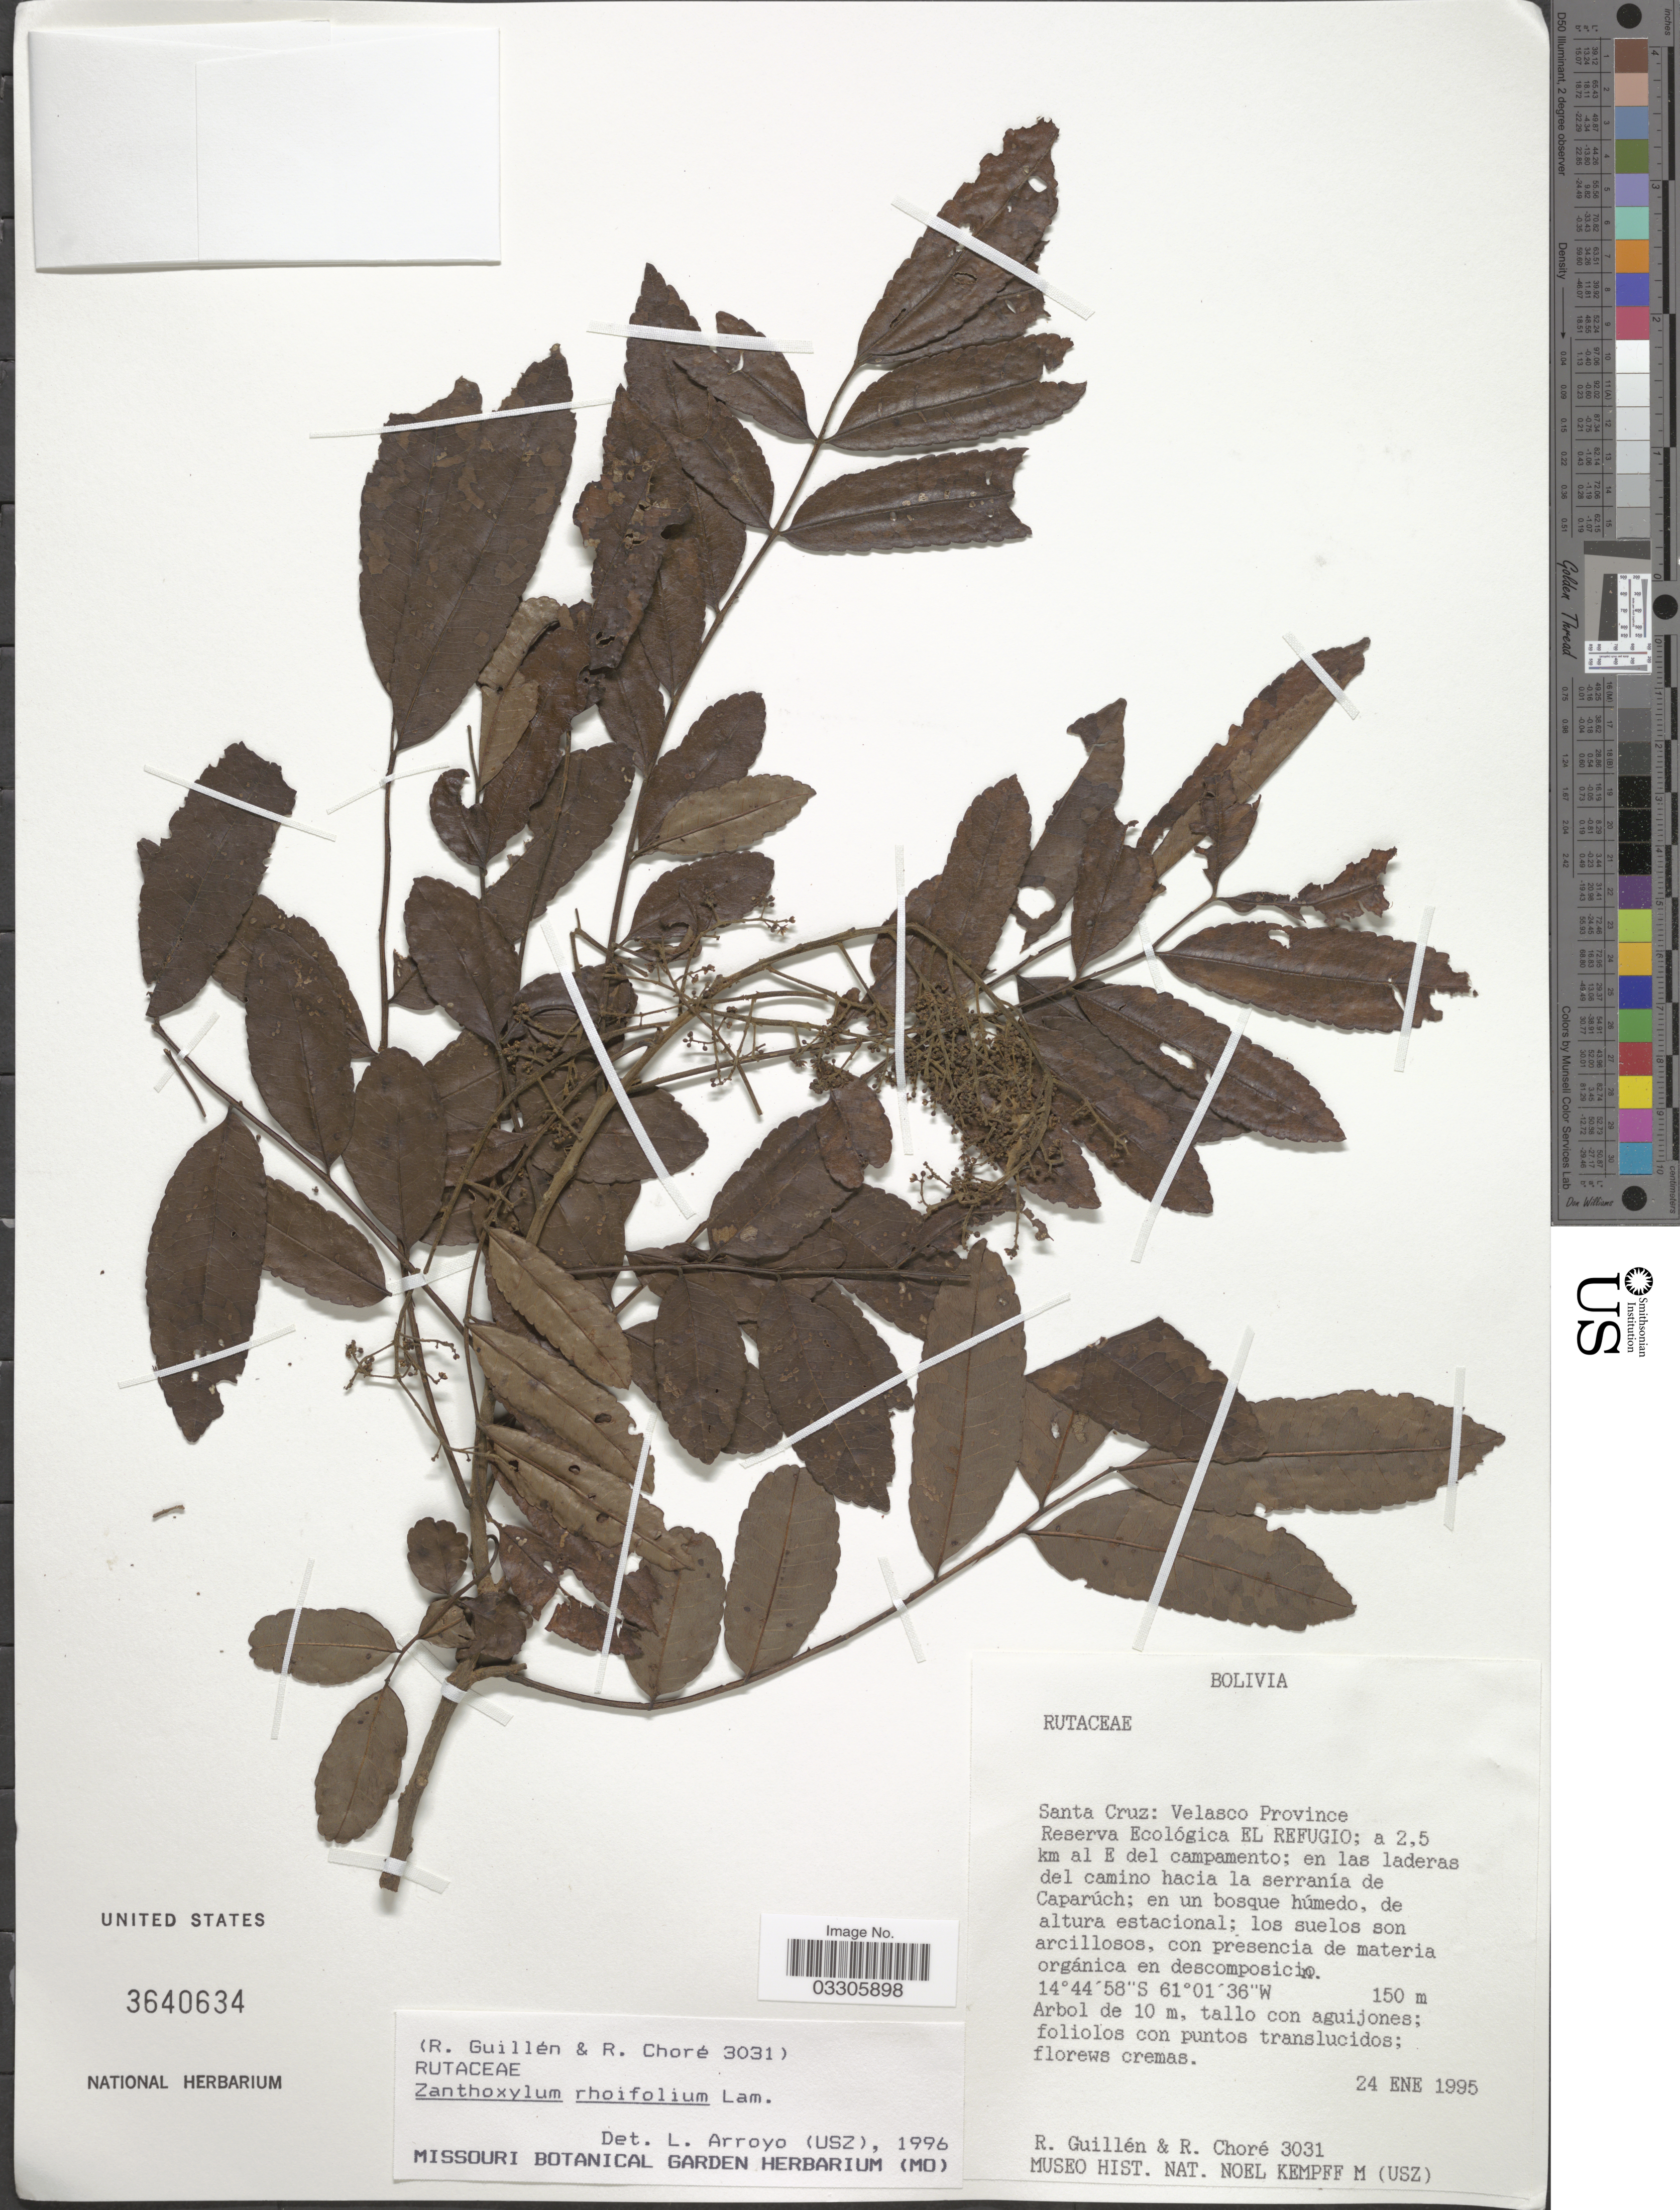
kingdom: Plantae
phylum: Tracheophyta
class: Magnoliopsida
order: Sapindales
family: Rutaceae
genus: Zanthoxylum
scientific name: Zanthoxylum rhoifolium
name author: Lam.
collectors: R. Guillen & R. Choré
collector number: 3031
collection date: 1995-01-24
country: Bolivia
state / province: Santa Cruz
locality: Velasco Province, Reserva Ecológica El Refugio; a 2.5 km al E del campamento; en las laderas del camino hacia la serranía de Caparúch.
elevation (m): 150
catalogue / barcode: US 3640634